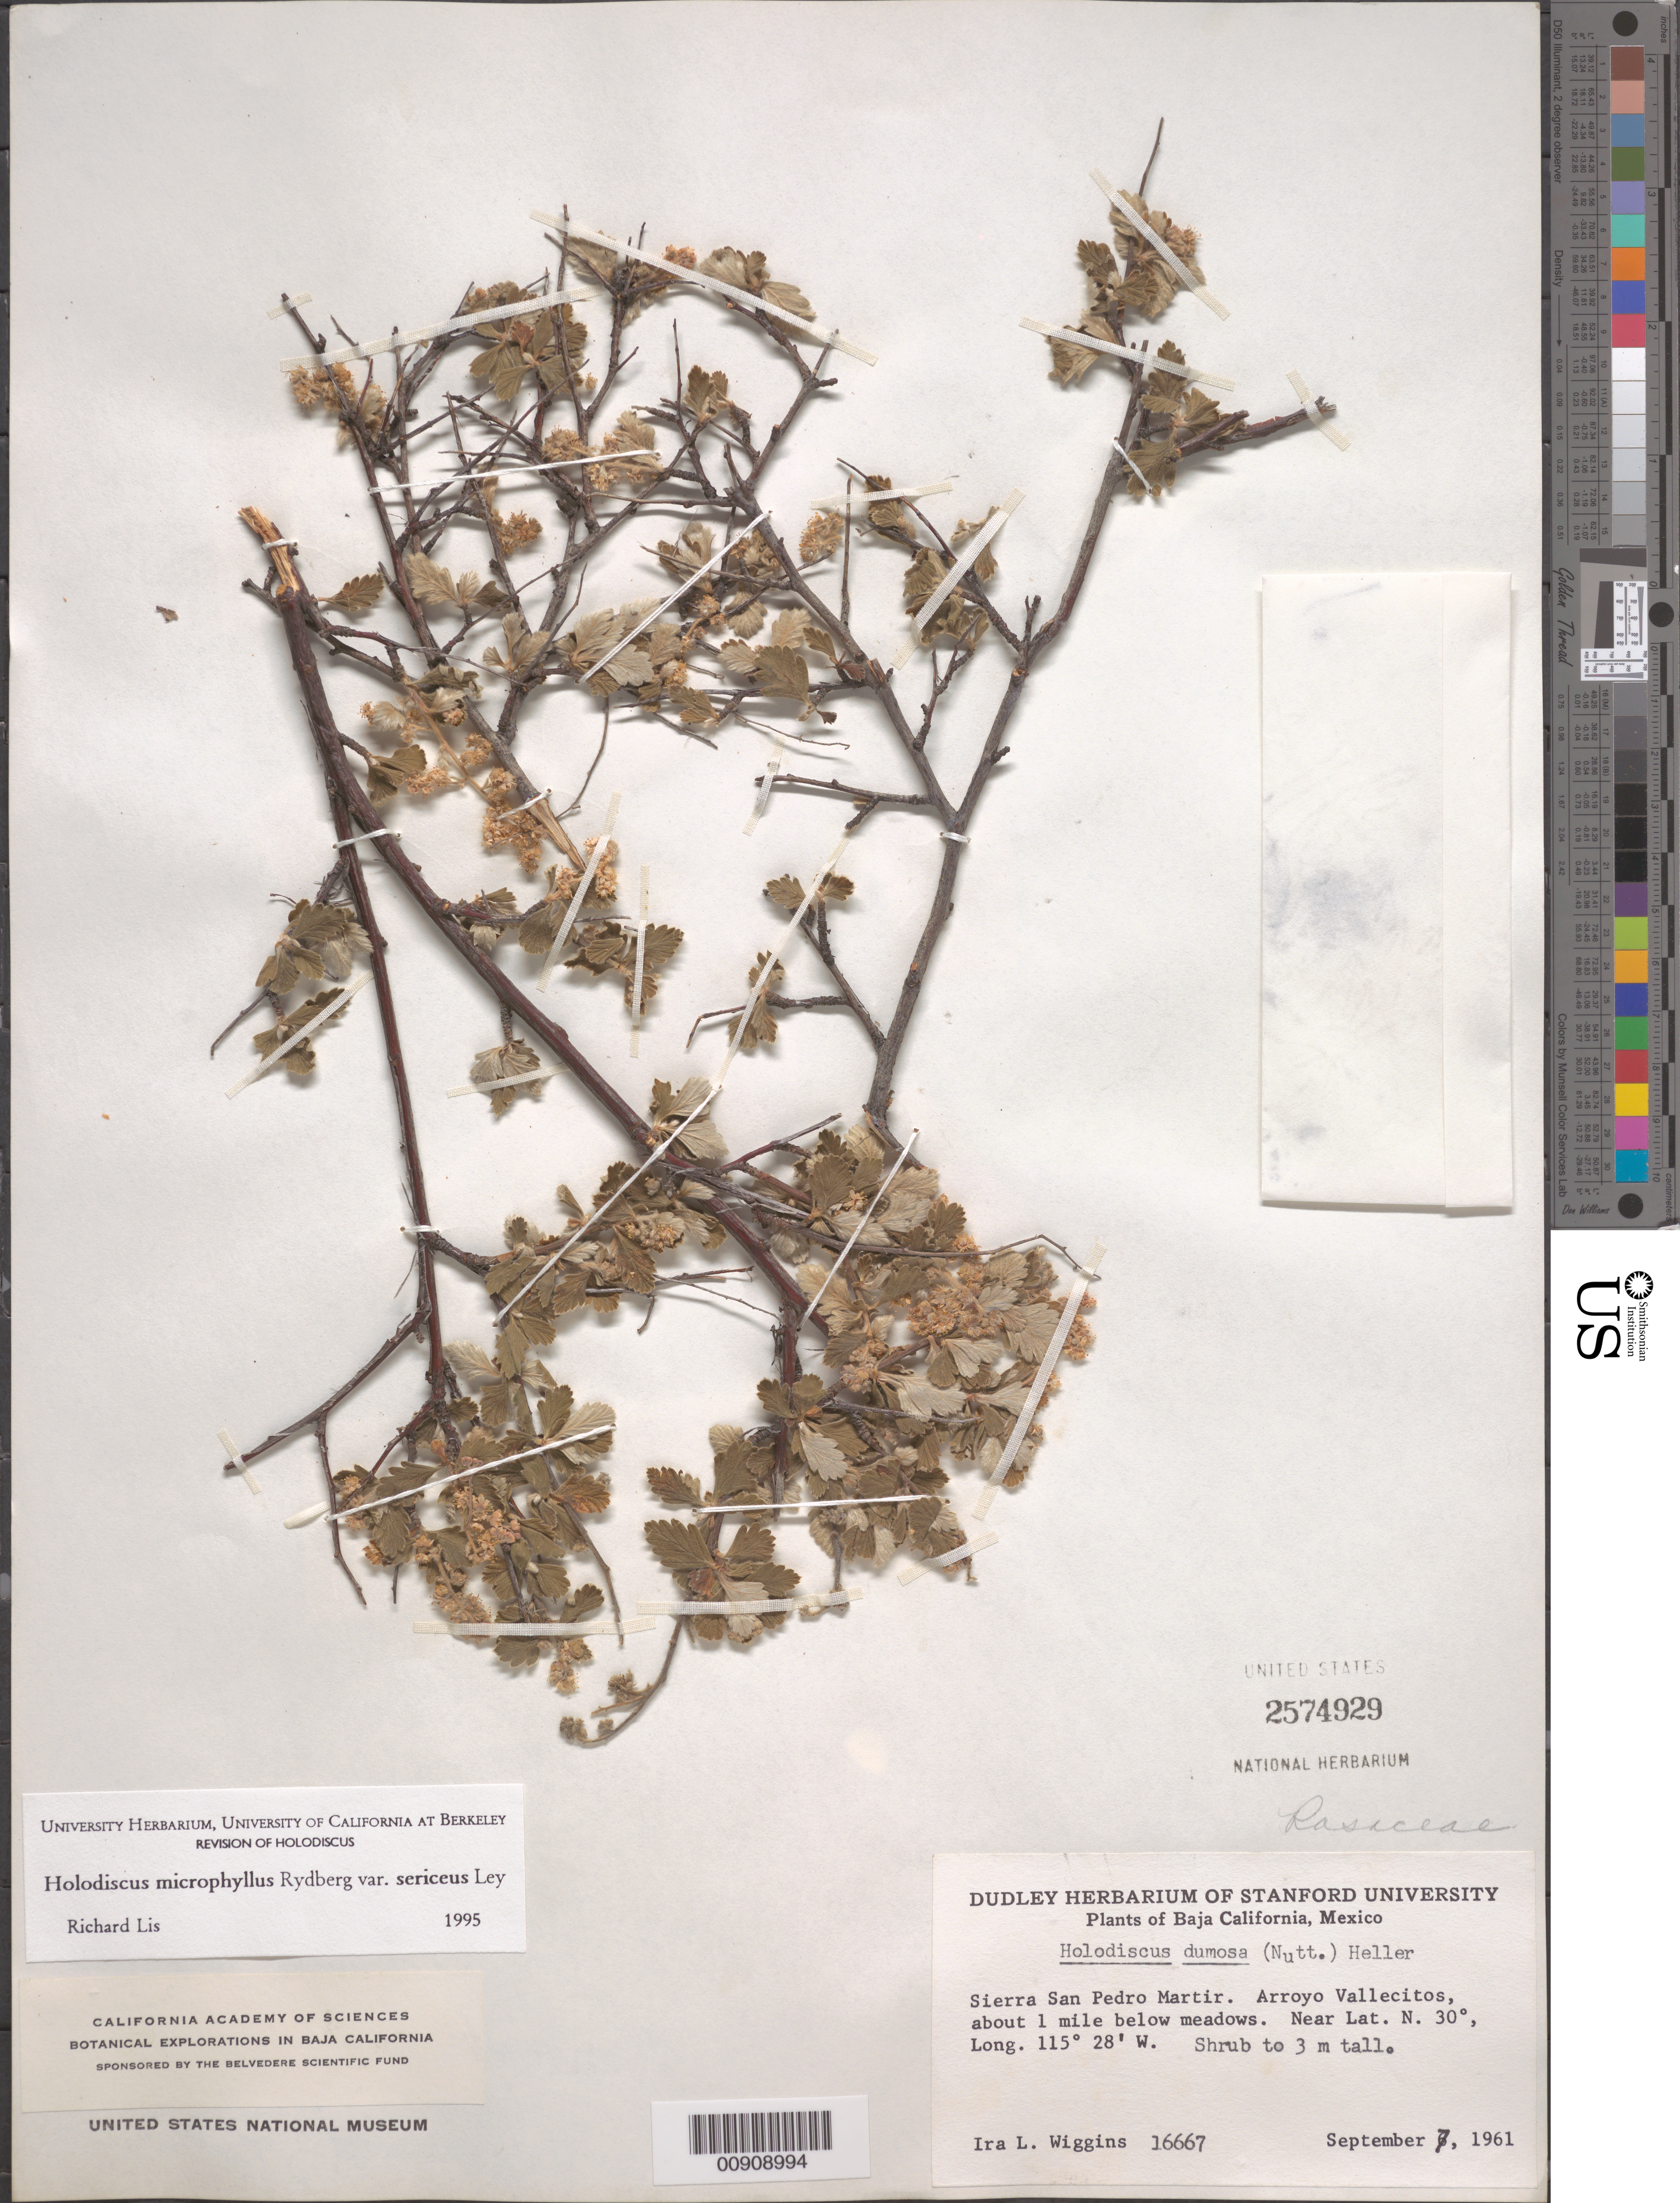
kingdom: Plantae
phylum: Tracheophyta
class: Magnoliopsida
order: Rosales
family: Rosaceae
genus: Holodiscus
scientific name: Holodiscus discolor var. discolor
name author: (Pursh) Maxim.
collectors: I. L. Wiggins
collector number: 16667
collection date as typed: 07 Sep 1961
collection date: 1961-09-07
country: Mexico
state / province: Baja California Norte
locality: Sierra San Pedro Mártir. Arroyo Vallecitos, about 1 mile below meadows.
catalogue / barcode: US 2574929